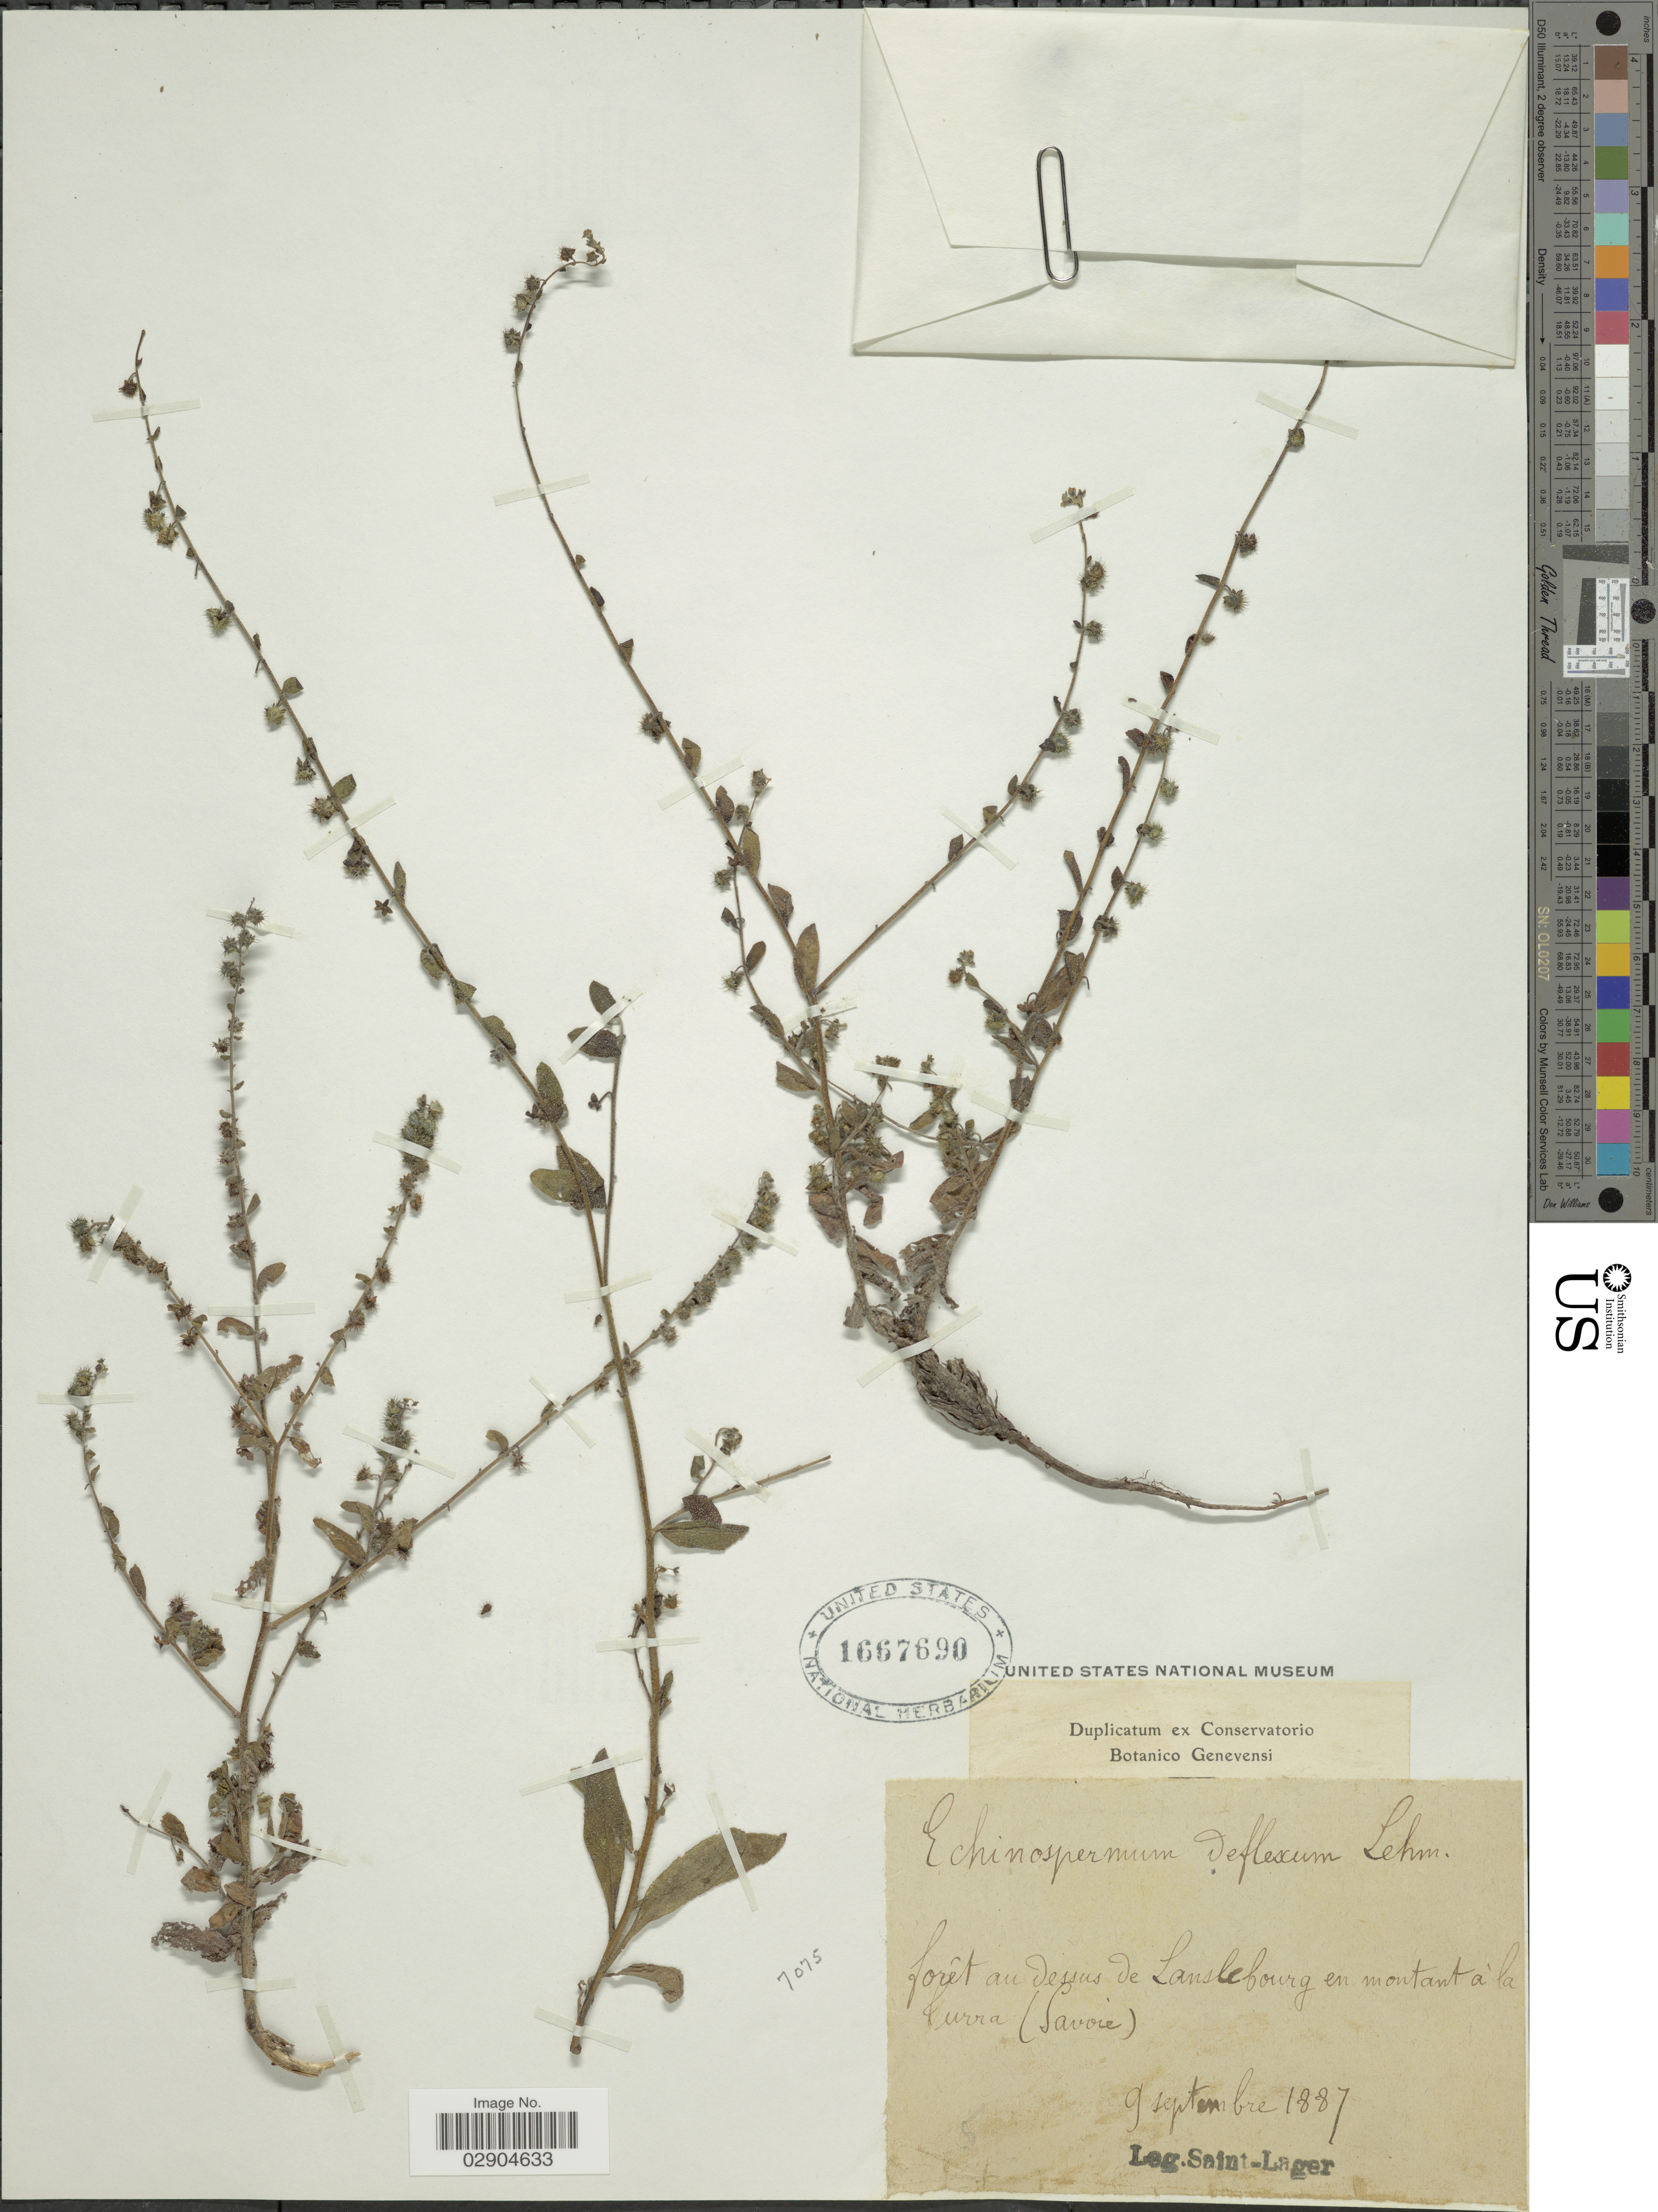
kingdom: Plantae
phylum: Tracheophyta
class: Magnoliopsida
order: Boraginales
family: Boraginaceae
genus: Lappula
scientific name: Lappula deflexa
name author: (Wahlenb.) Garcke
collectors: Saint-Lager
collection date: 1887-09-09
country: France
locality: Forêt au dessus de Lanslefourg en montant á la Surra [interpreted] (Savoie).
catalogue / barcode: US 1667690